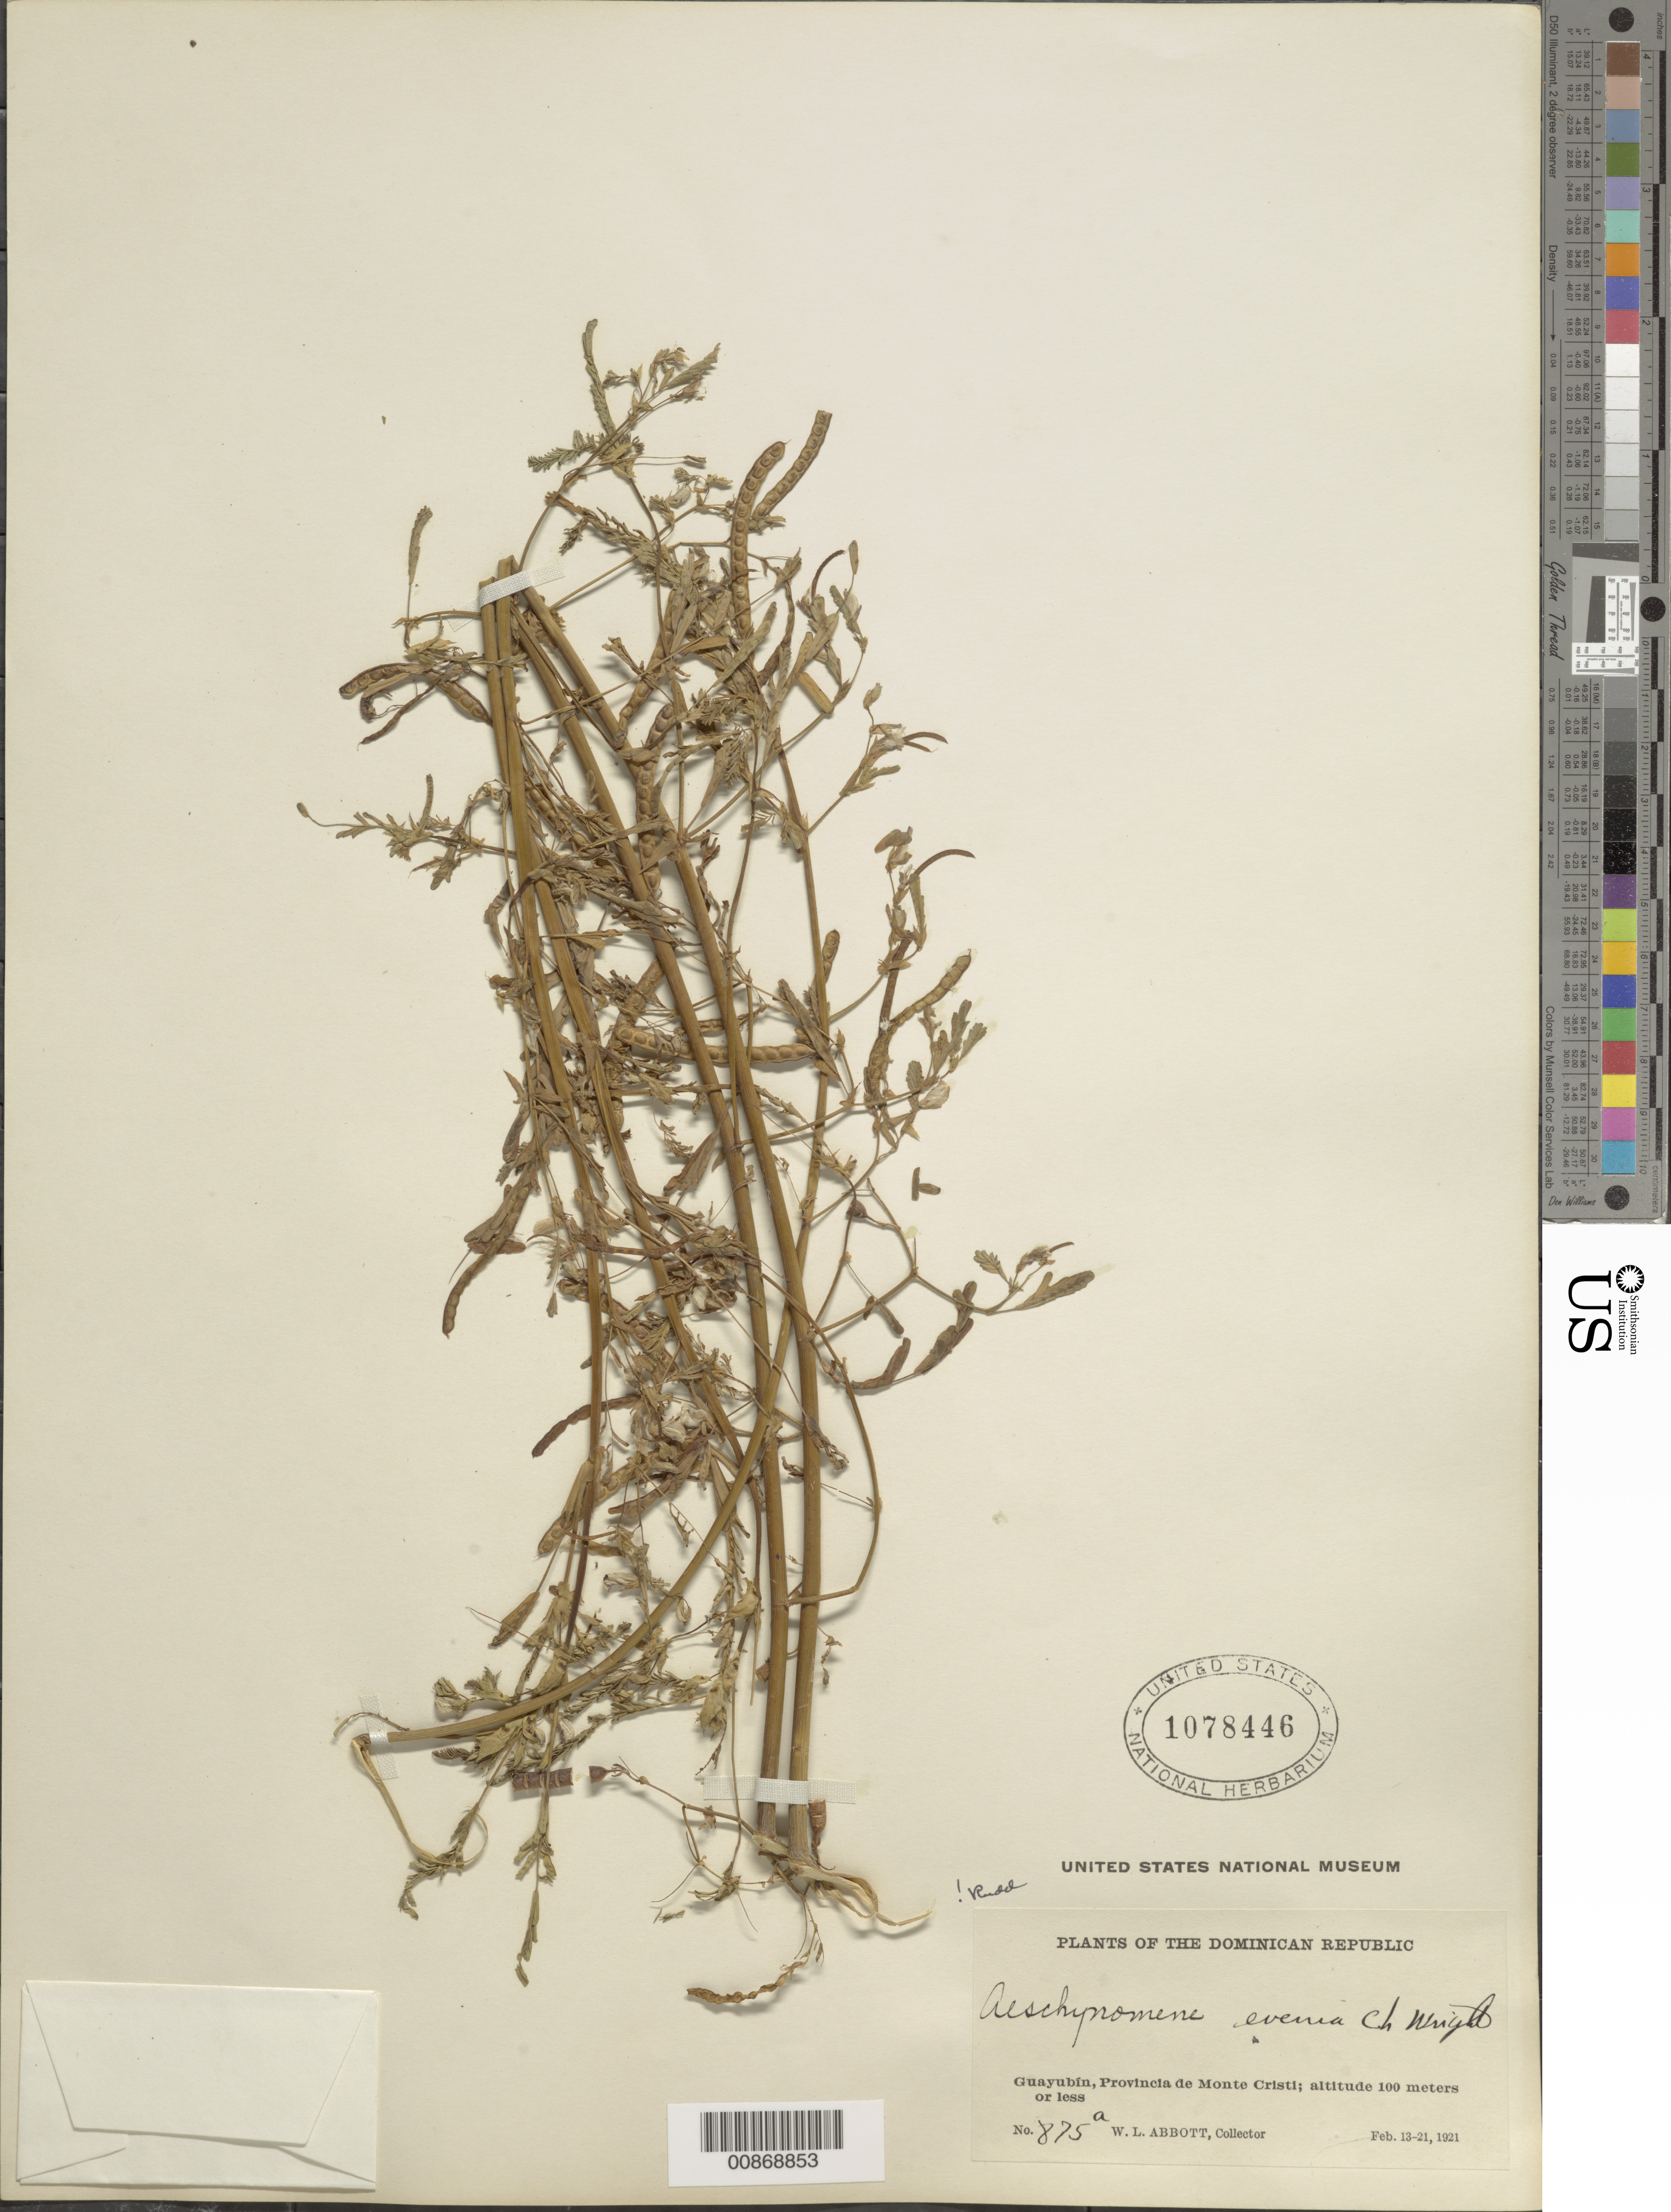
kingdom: Plantae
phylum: Tracheophyta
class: Magnoliopsida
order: Fabales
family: Fabaceae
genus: Aeschynomene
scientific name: Aeschynomene evenia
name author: C. Wright in Sauvalle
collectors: W. L. Abbott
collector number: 875a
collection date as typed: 13 Feb 1921 to 21 Feb 1921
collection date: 1921-02-13/1921-02-21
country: Dominican Republic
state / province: Monte Cristi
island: Hispaniola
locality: Guayubín.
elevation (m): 100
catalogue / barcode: US 1078446